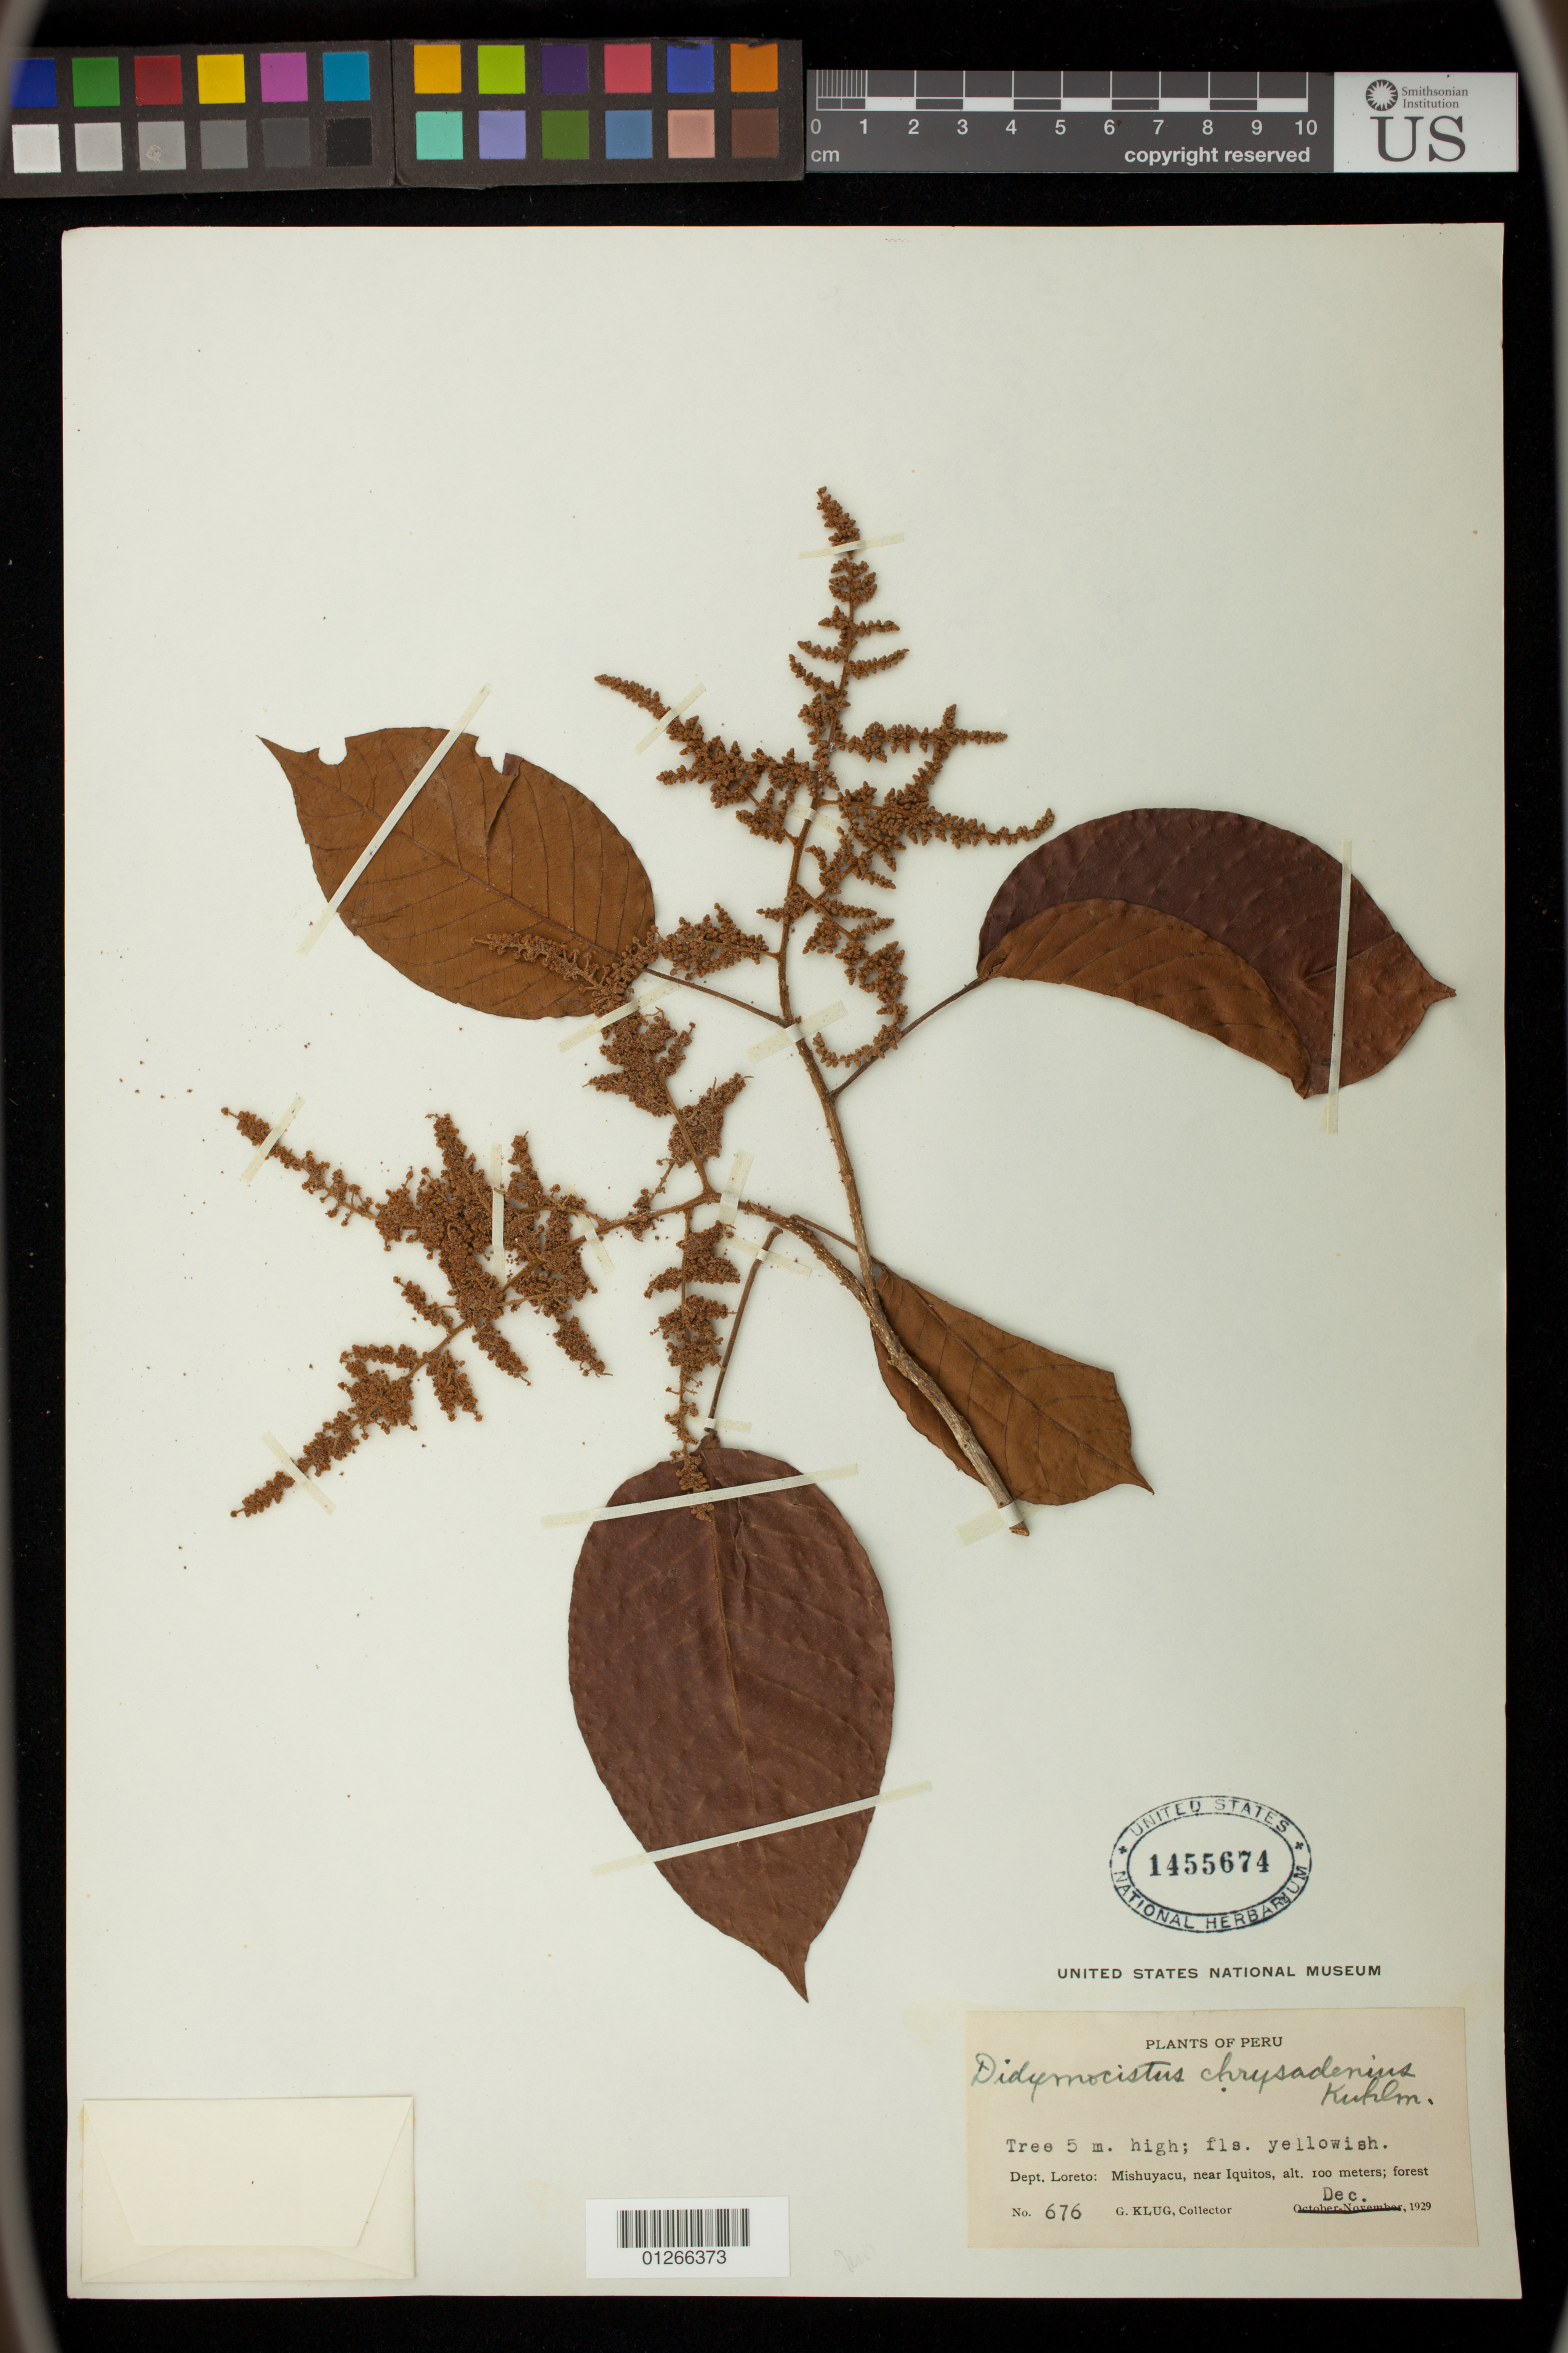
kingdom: Plantae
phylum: Tracheophyta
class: Magnoliopsida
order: Malpighiales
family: Phyllanthaceae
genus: Didymocistus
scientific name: Didymocistus chrysadenius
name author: Kuhlm.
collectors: G. Klug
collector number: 676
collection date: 1929-12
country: Peru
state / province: Loreto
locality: Mishuyacu, near Iquitos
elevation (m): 100